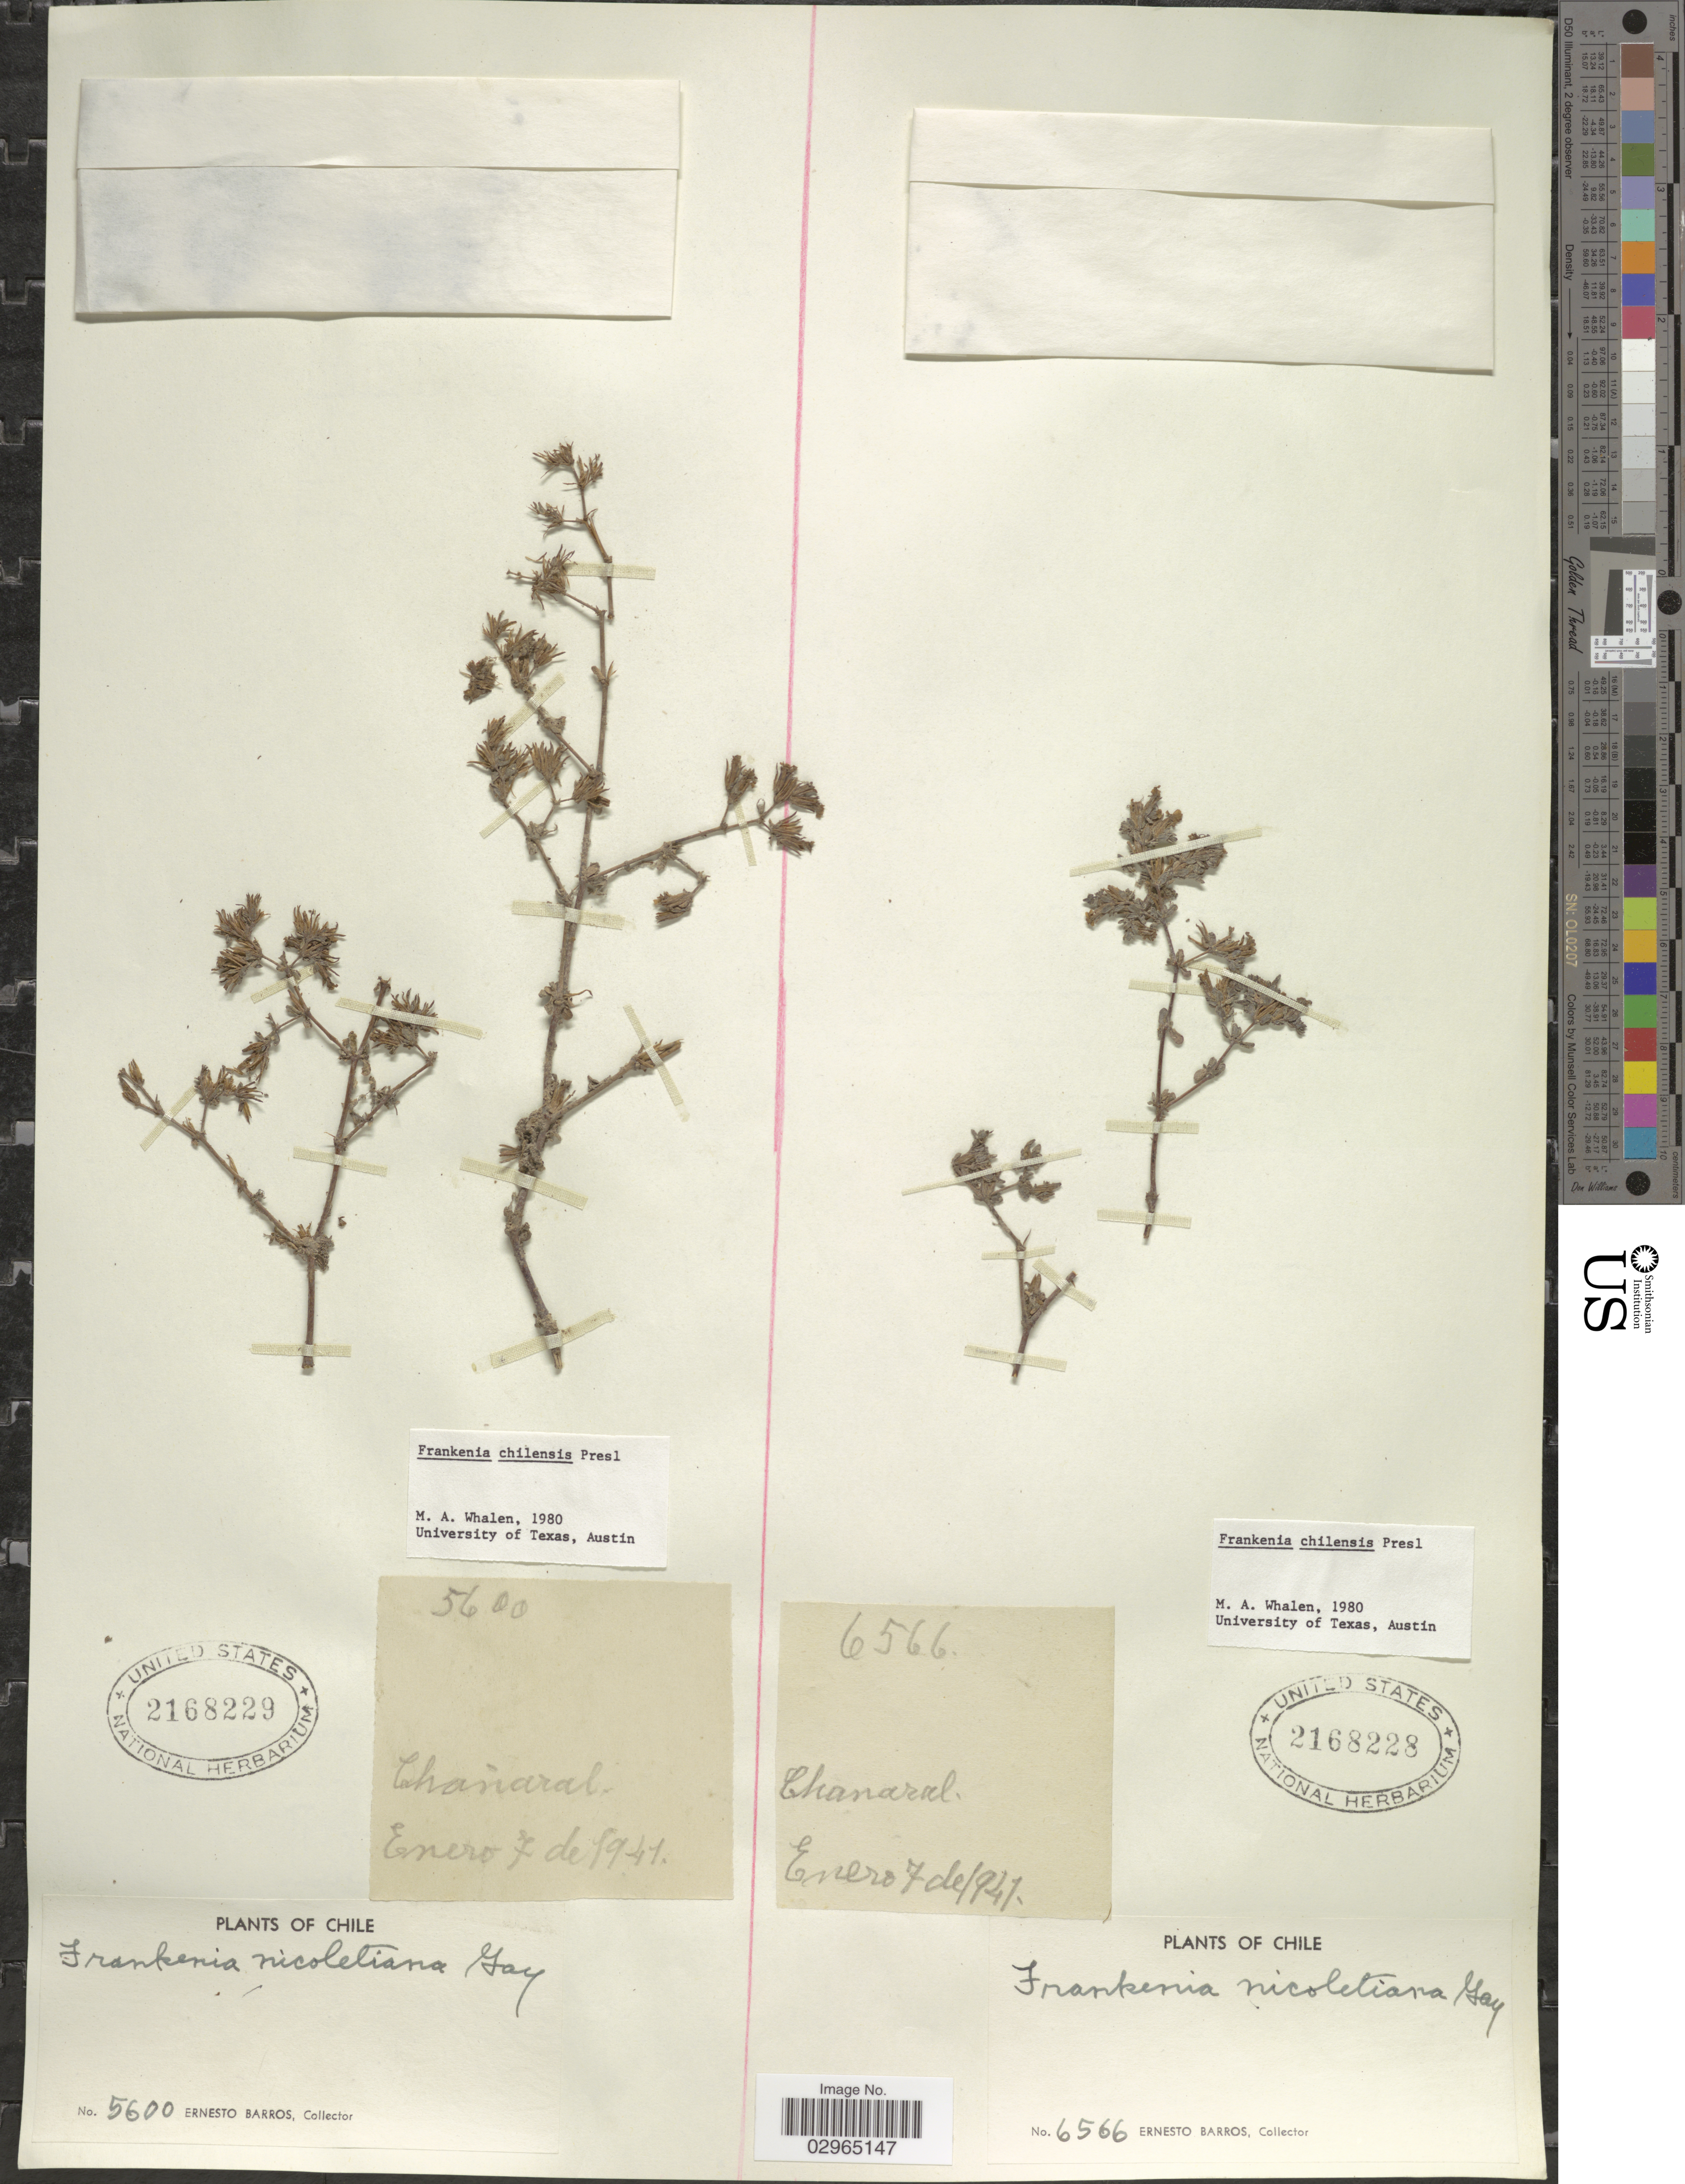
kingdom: Plantae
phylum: Tracheophyta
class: Magnoliopsida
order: Caryophyllales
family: Frankeniaceae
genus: Frankenia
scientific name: Frankenia chilensis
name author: C. Presl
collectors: E. Barros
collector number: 5600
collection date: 1941-01-07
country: Chile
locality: Chanaral.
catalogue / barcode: US 2168229-2